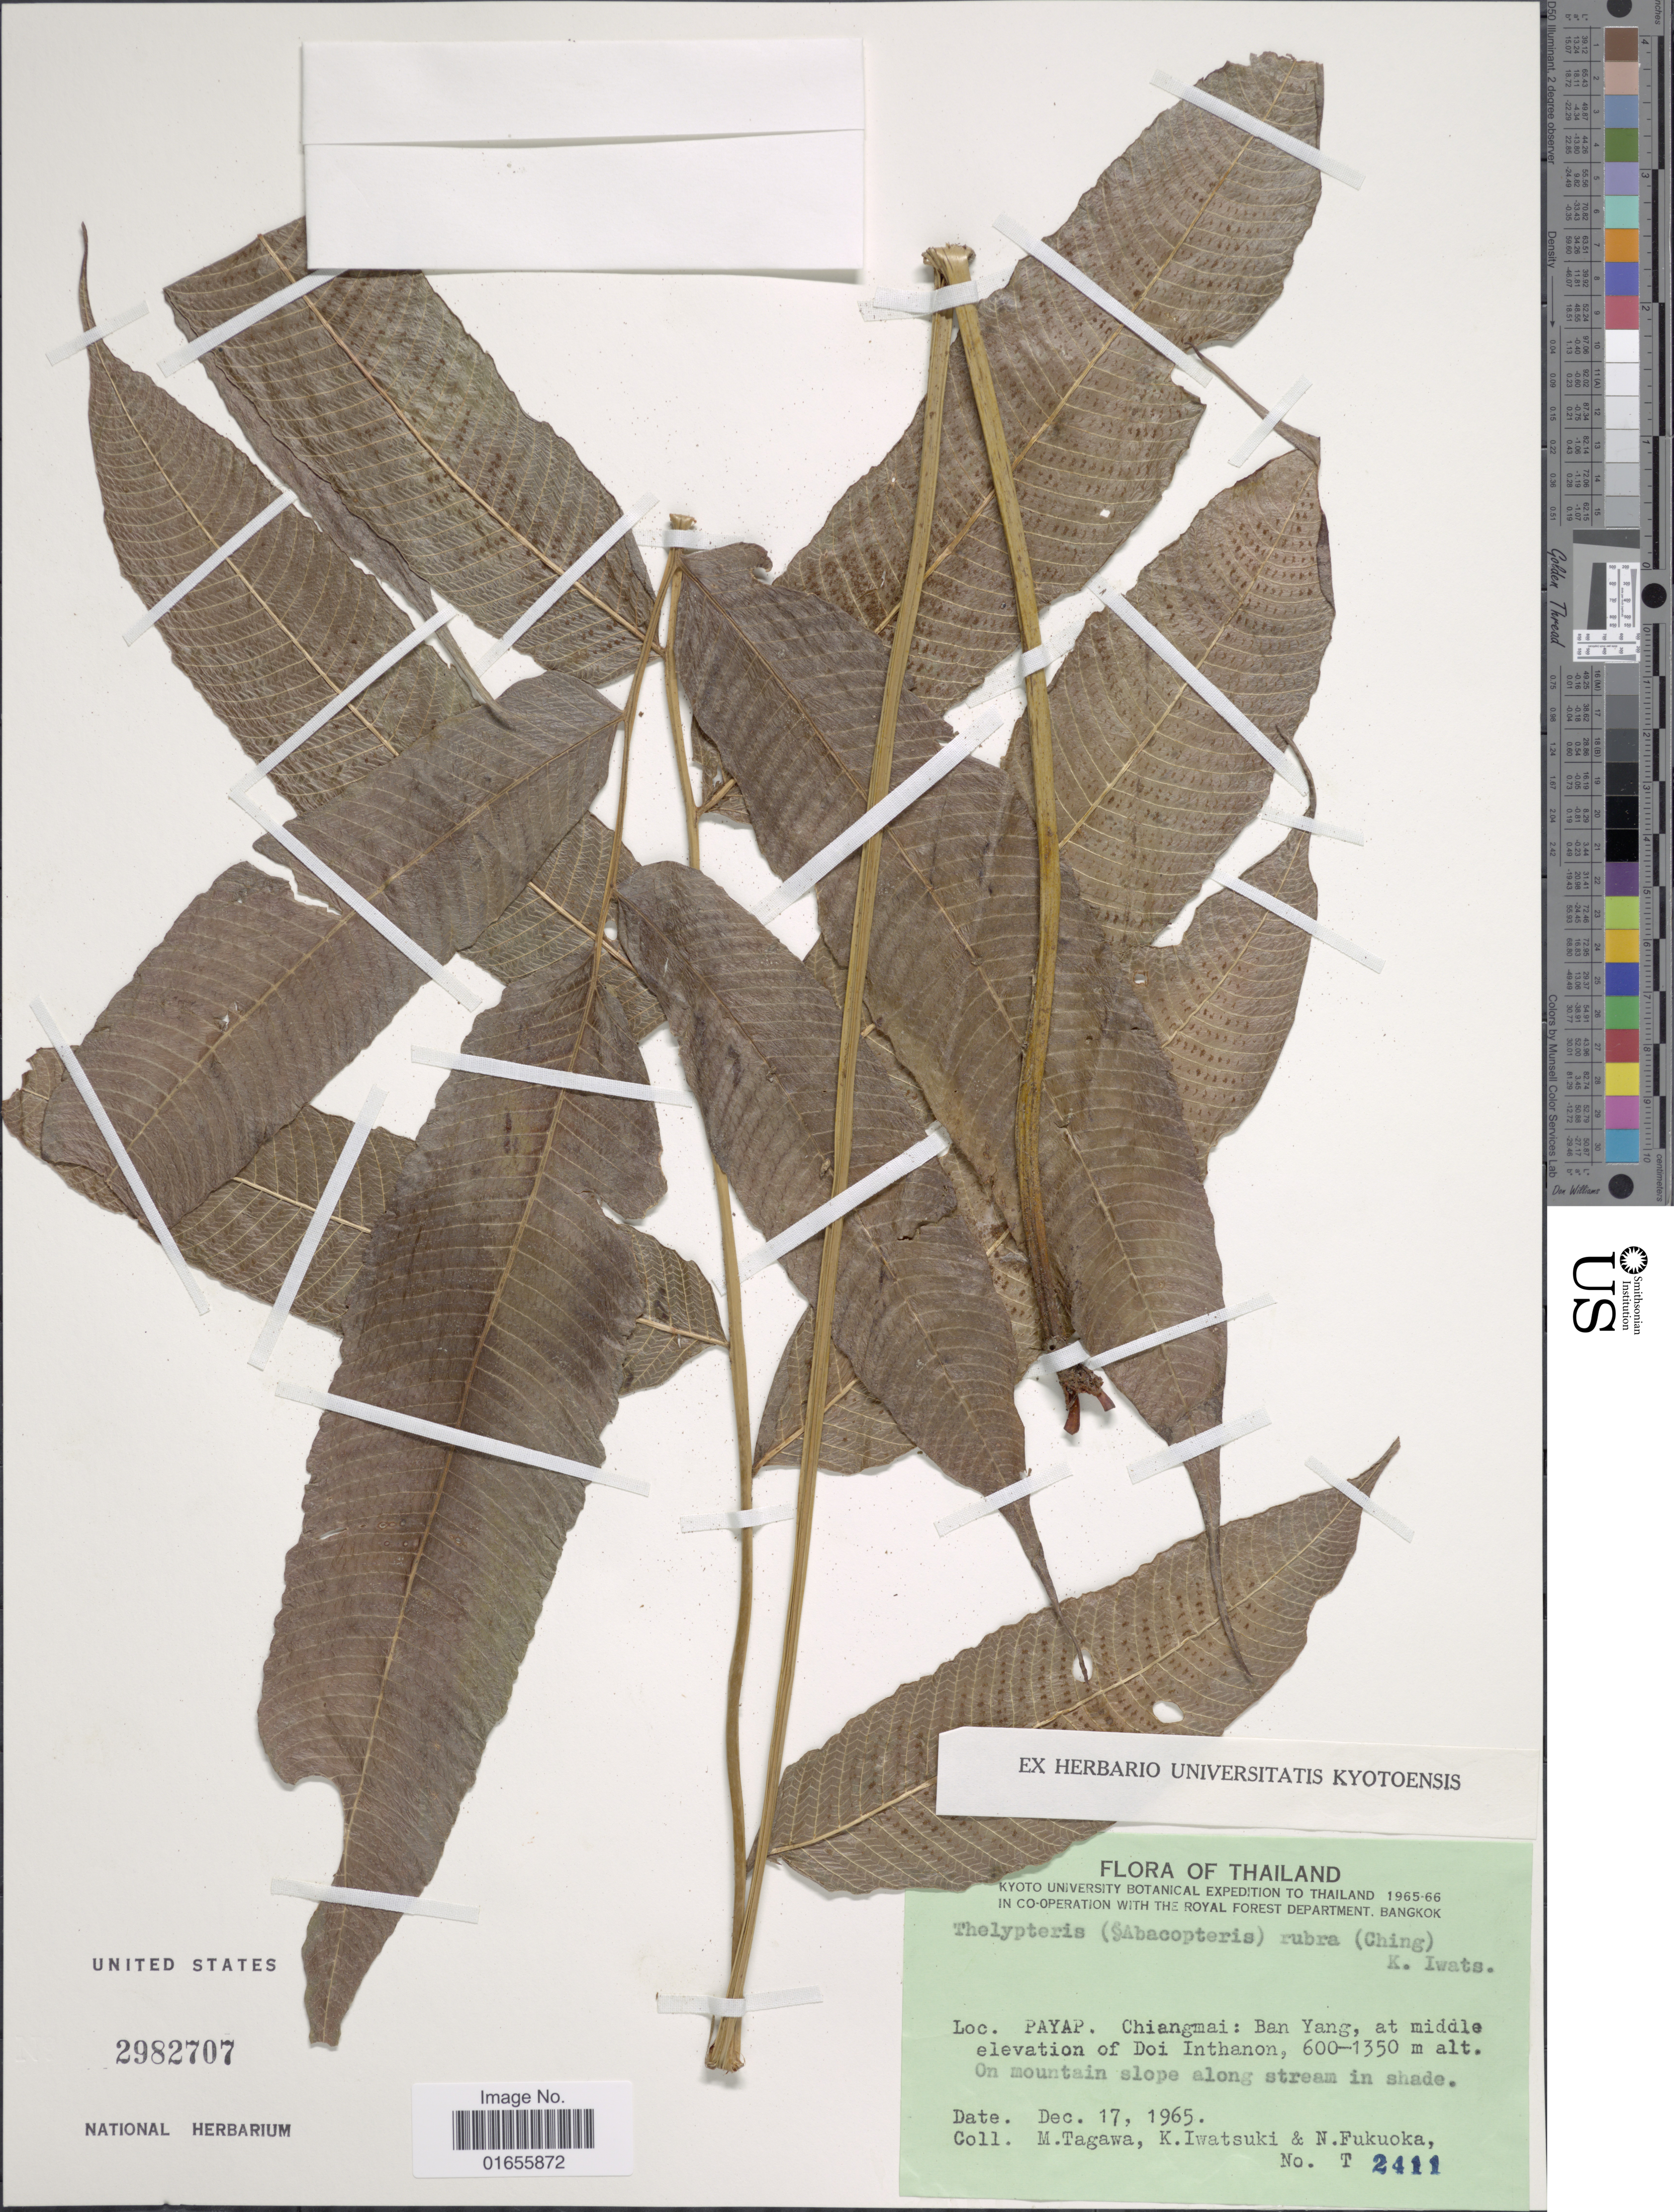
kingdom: Plantae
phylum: Tracheophyta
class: Polypodiopsida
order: Polypodiales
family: Thelypteridaceae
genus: Pronephrium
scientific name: Pronephrium lakhimpurense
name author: (Rosenst.) Holttum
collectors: M. Tagawa, K. Iwatsuki & N. Fukuoka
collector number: T2411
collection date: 1965-12-17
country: Thailand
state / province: Chiang Mai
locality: Payap: Ban Yang, at middle elevation of Doi Inthanon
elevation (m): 600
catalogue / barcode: US 2982707